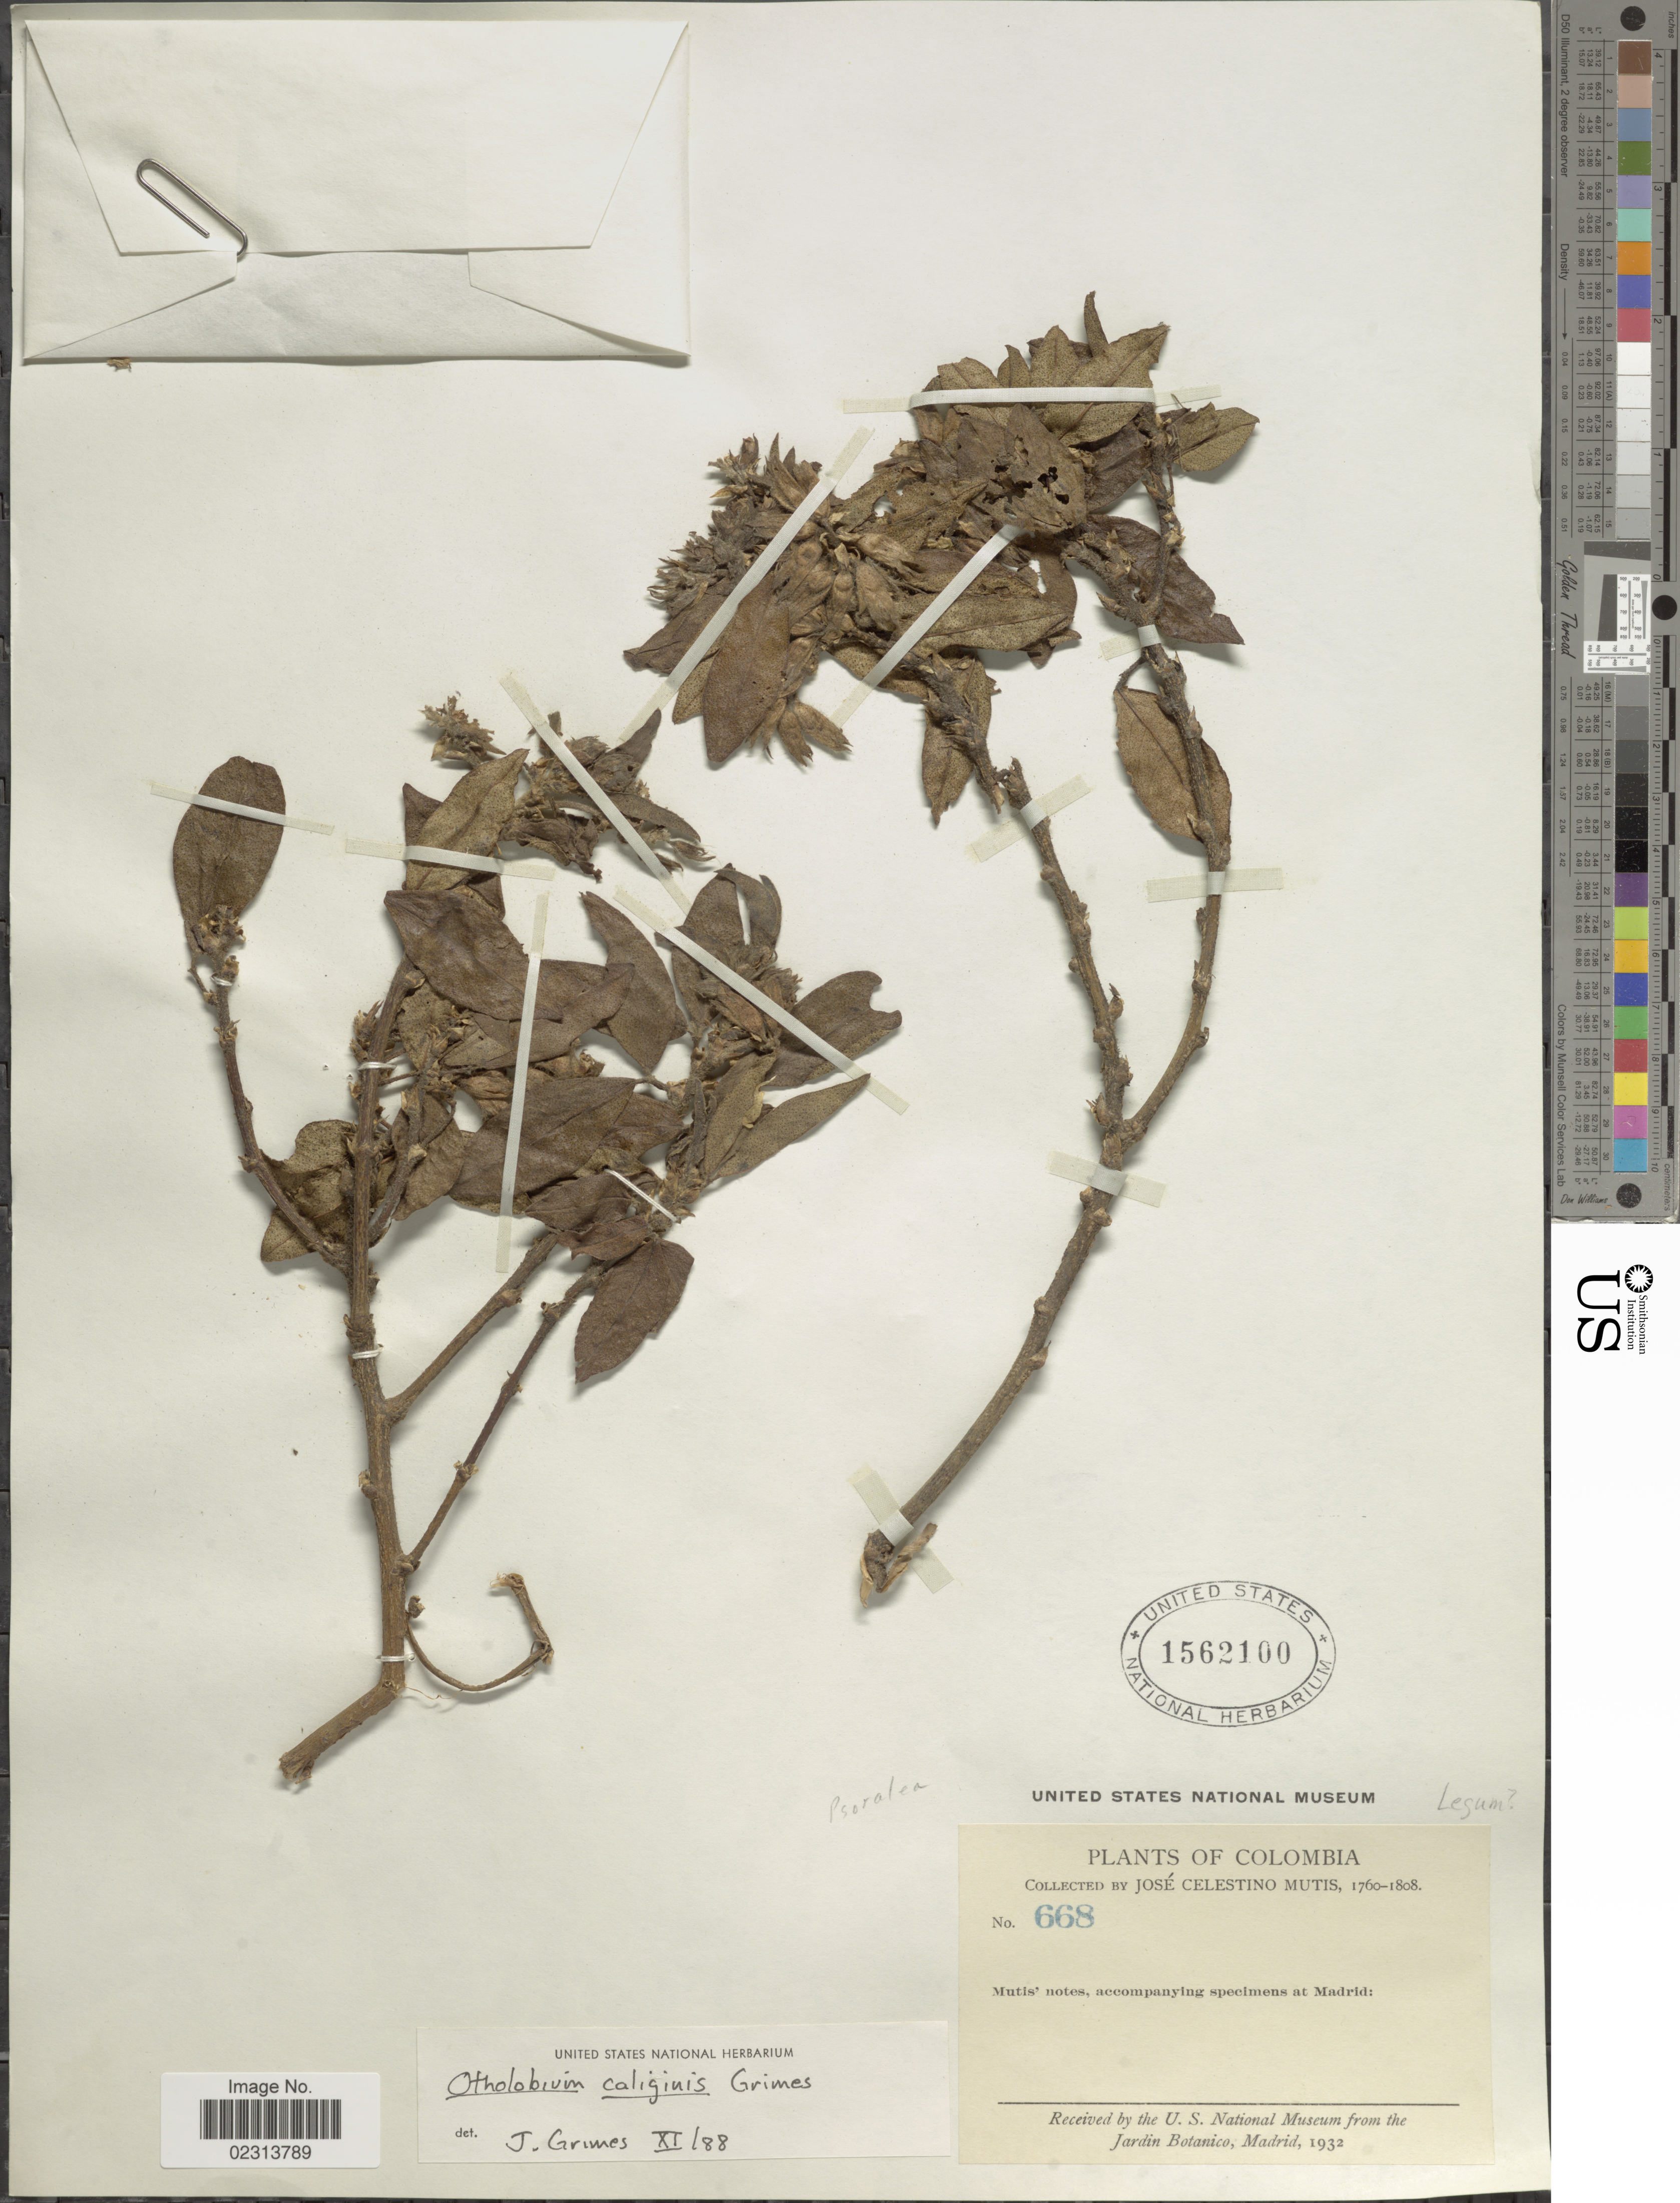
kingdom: Plantae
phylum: Tracheophyta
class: Magnoliopsida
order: Fabales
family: Fabaceae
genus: Otholobium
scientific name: Otholobium caliginis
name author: J.W. Grimes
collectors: J. C. B. Mutis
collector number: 668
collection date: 1760/1808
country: Colombia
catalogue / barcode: US 1562100